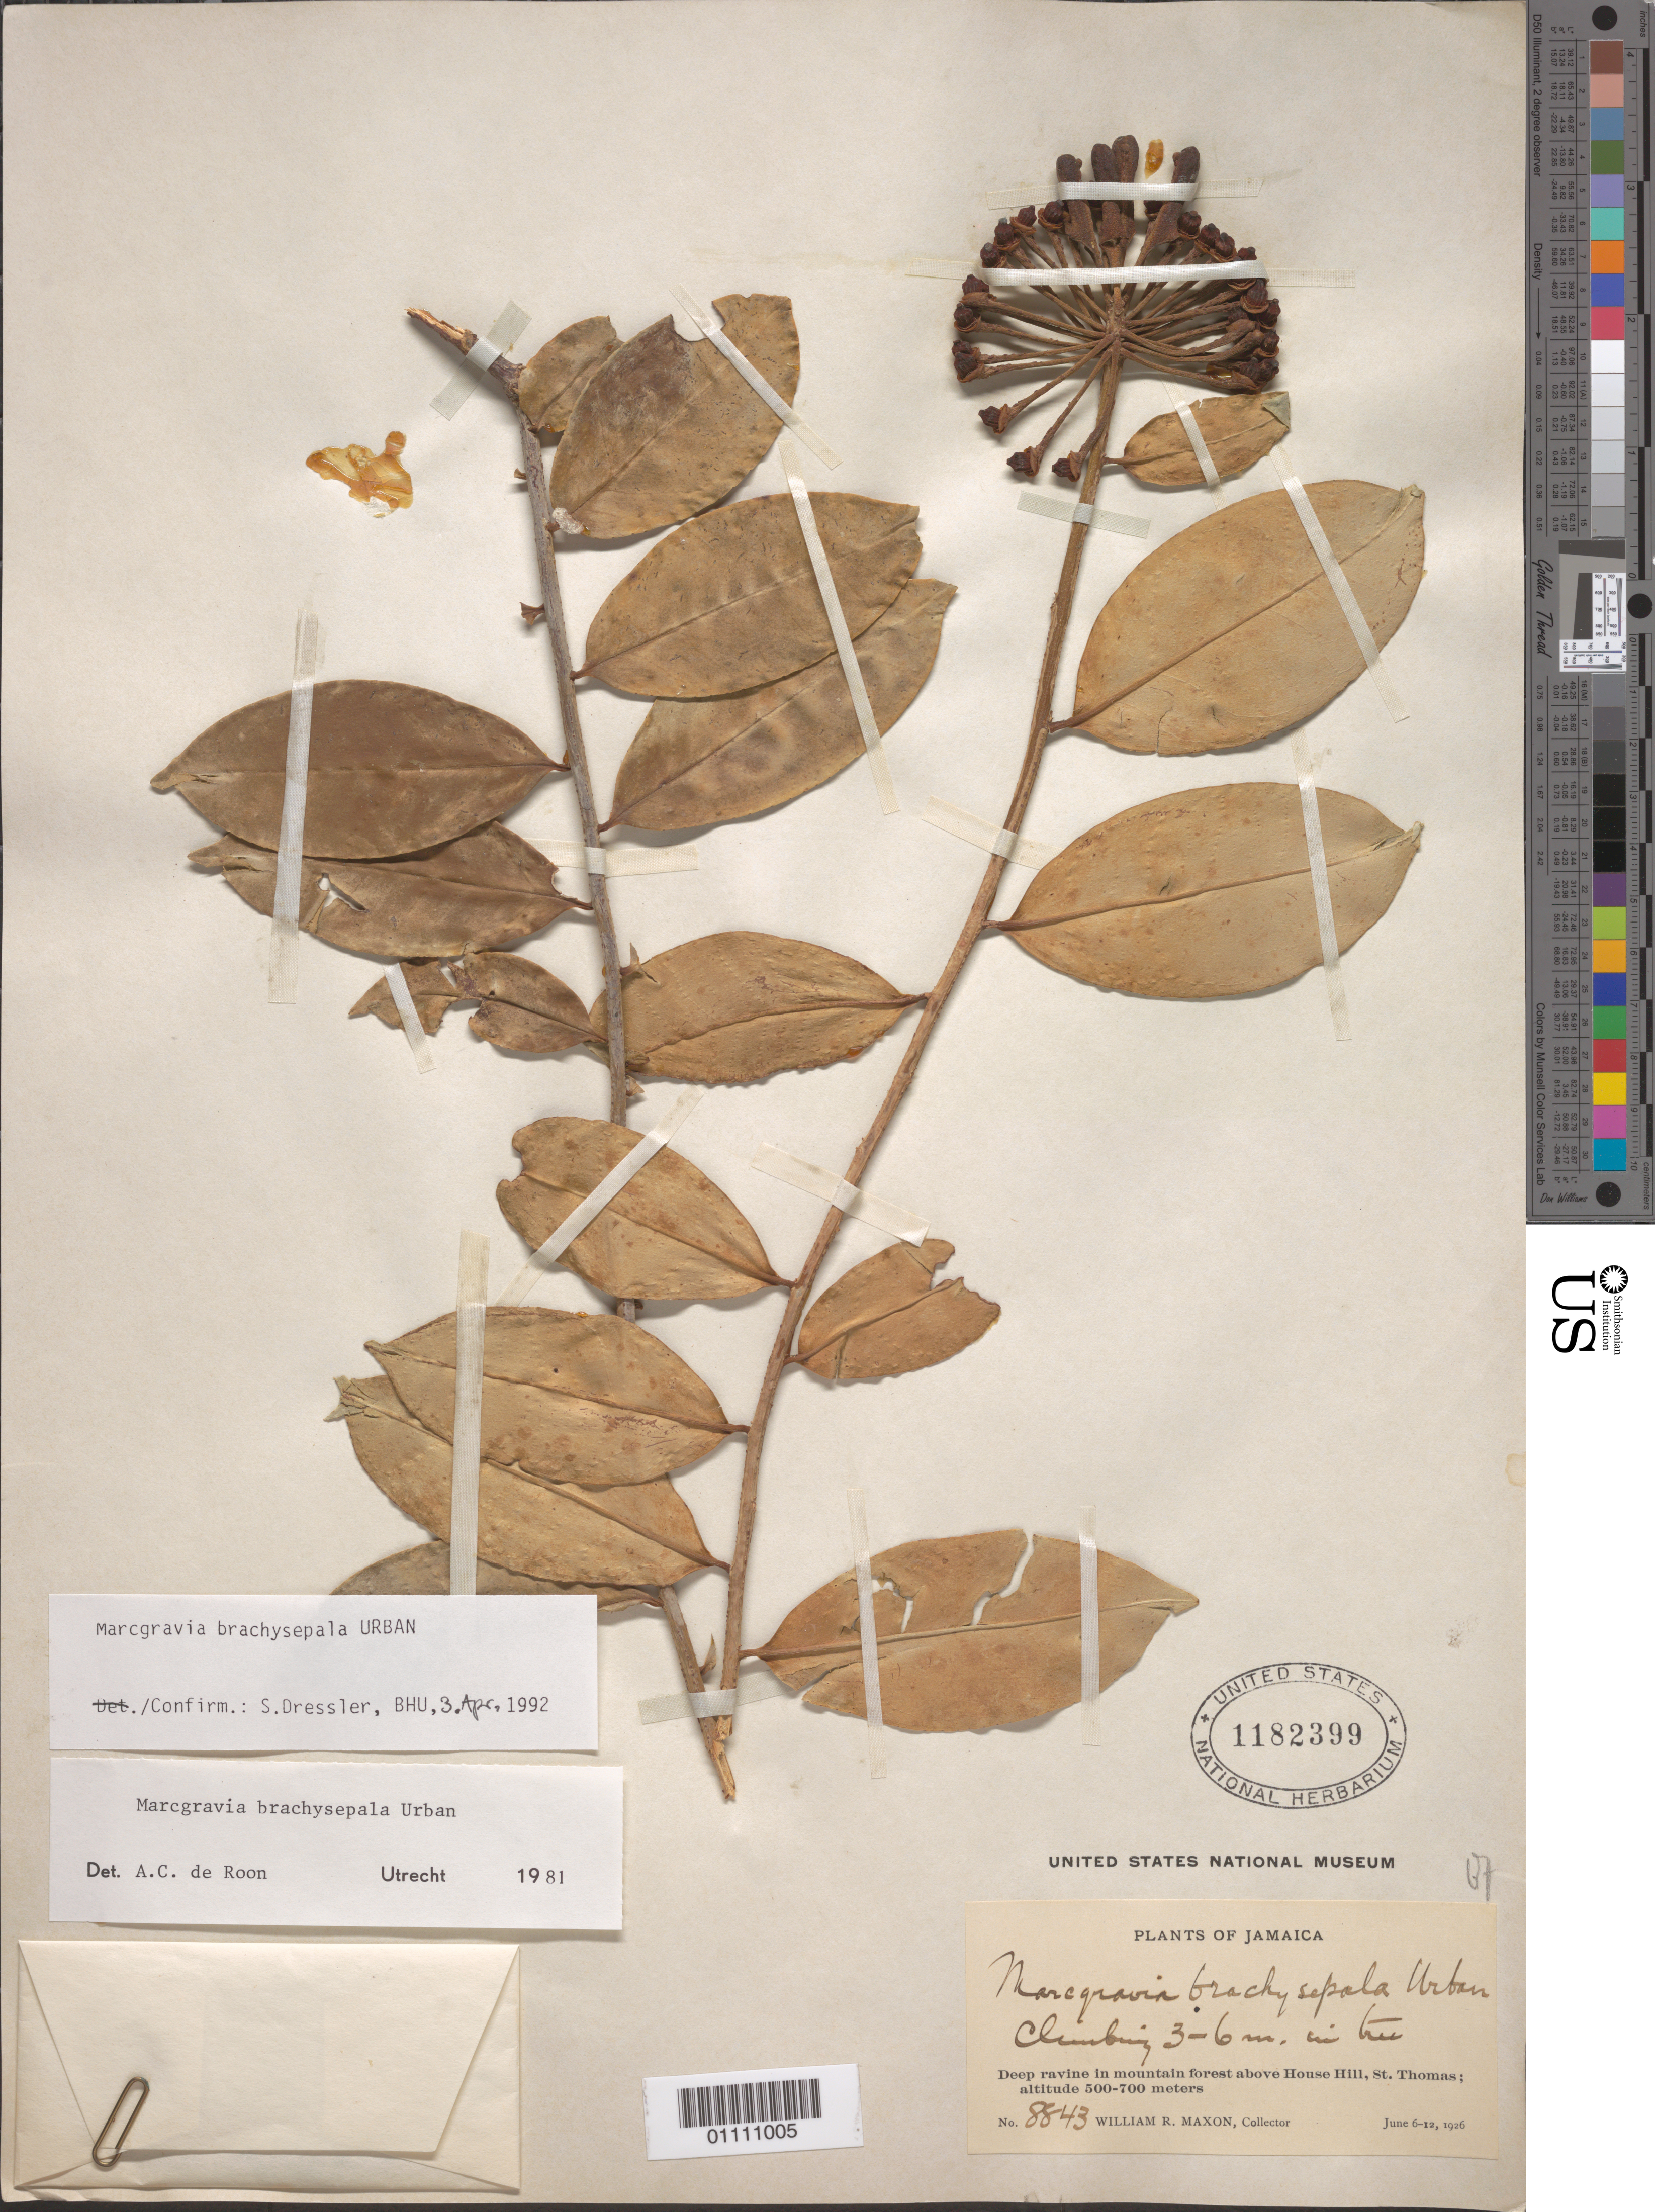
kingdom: Plantae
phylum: Tracheophyta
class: Magnoliopsida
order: Ericales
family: Marcgraviaceae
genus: Marcgravia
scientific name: Marcgravia brachysepala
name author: Urb.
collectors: W. R. Maxon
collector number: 8843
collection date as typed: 06 Jun 1926 to 12 Jun 1926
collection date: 1926-06-06/1926-06-12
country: Jamaica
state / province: Saint Thomas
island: Jamaica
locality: In mountain forest above House Hill, St. Thomas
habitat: in a deep ravine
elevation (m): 500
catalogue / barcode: US 1182399